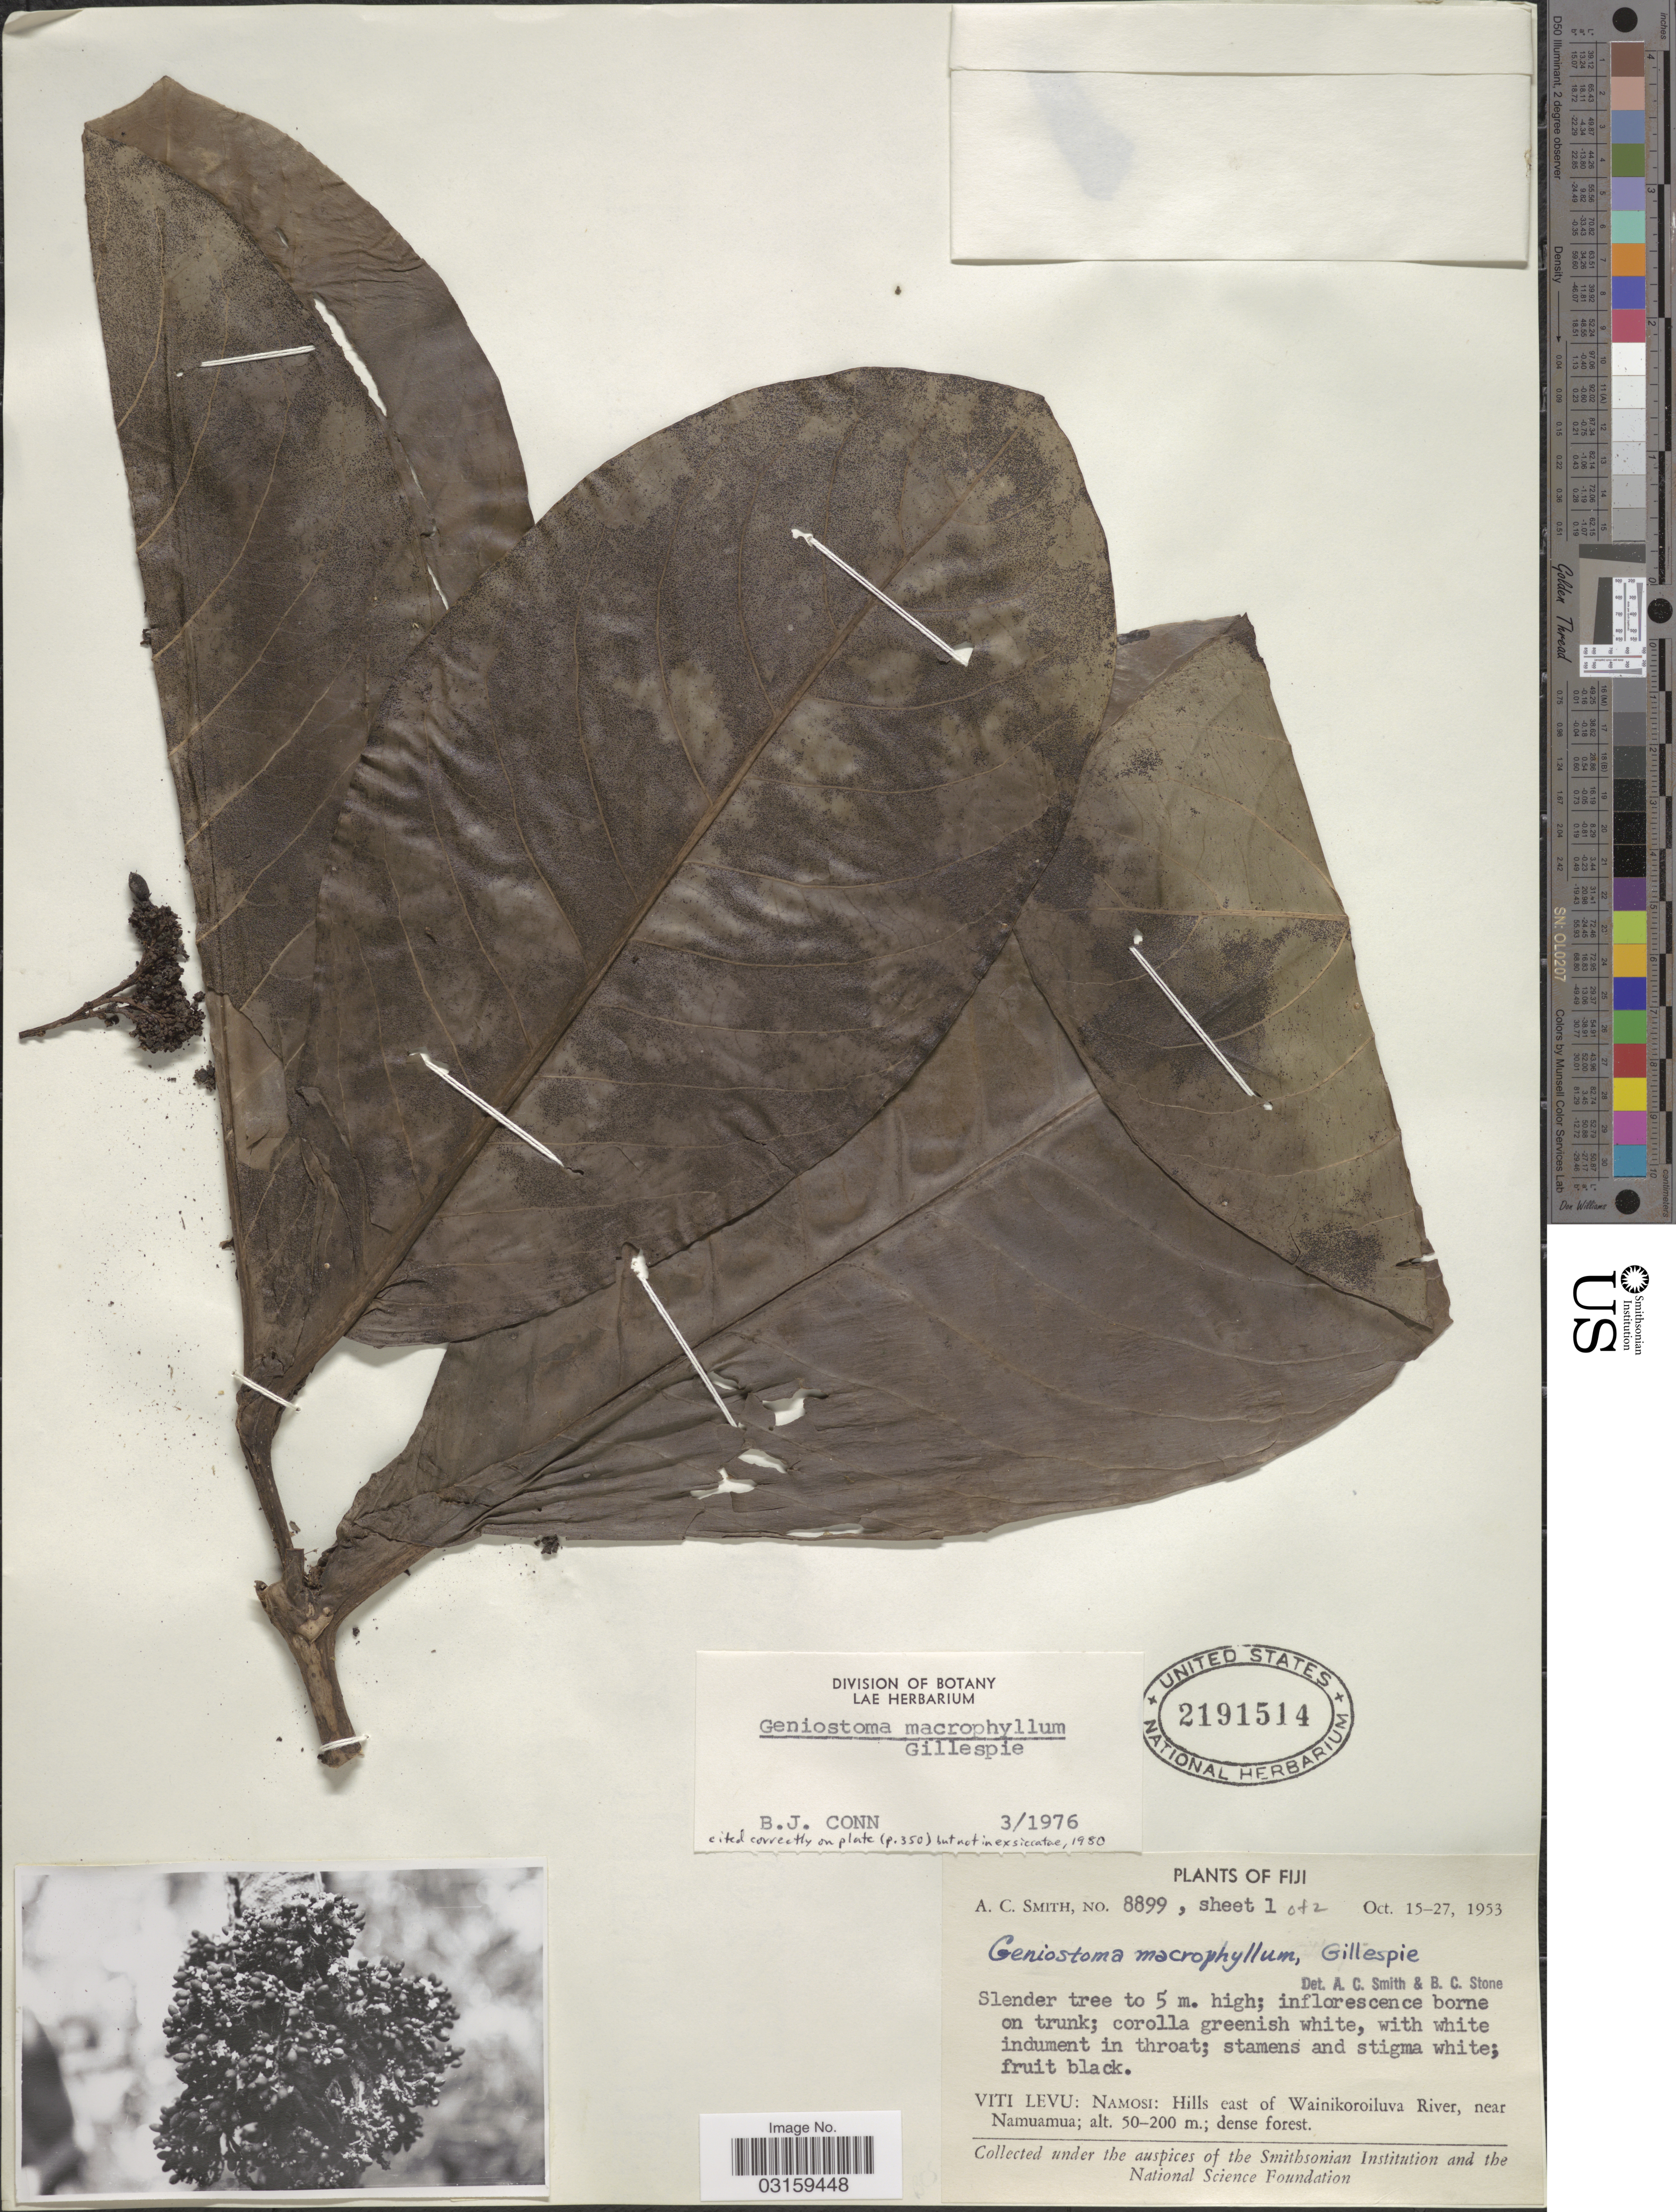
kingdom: Plantae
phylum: Tracheophyta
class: Magnoliopsida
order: Gentianales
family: Loganiaceae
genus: Geniostoma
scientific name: Geniostoma macrophyllum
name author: Gillespie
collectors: A. C. Smith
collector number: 8899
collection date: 1953-10-15/1953-10-27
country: Fiji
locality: Viti Levu: Namosi; Hills east of Wainikoroiluva River, near Namuamua.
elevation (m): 50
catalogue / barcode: US 2191514